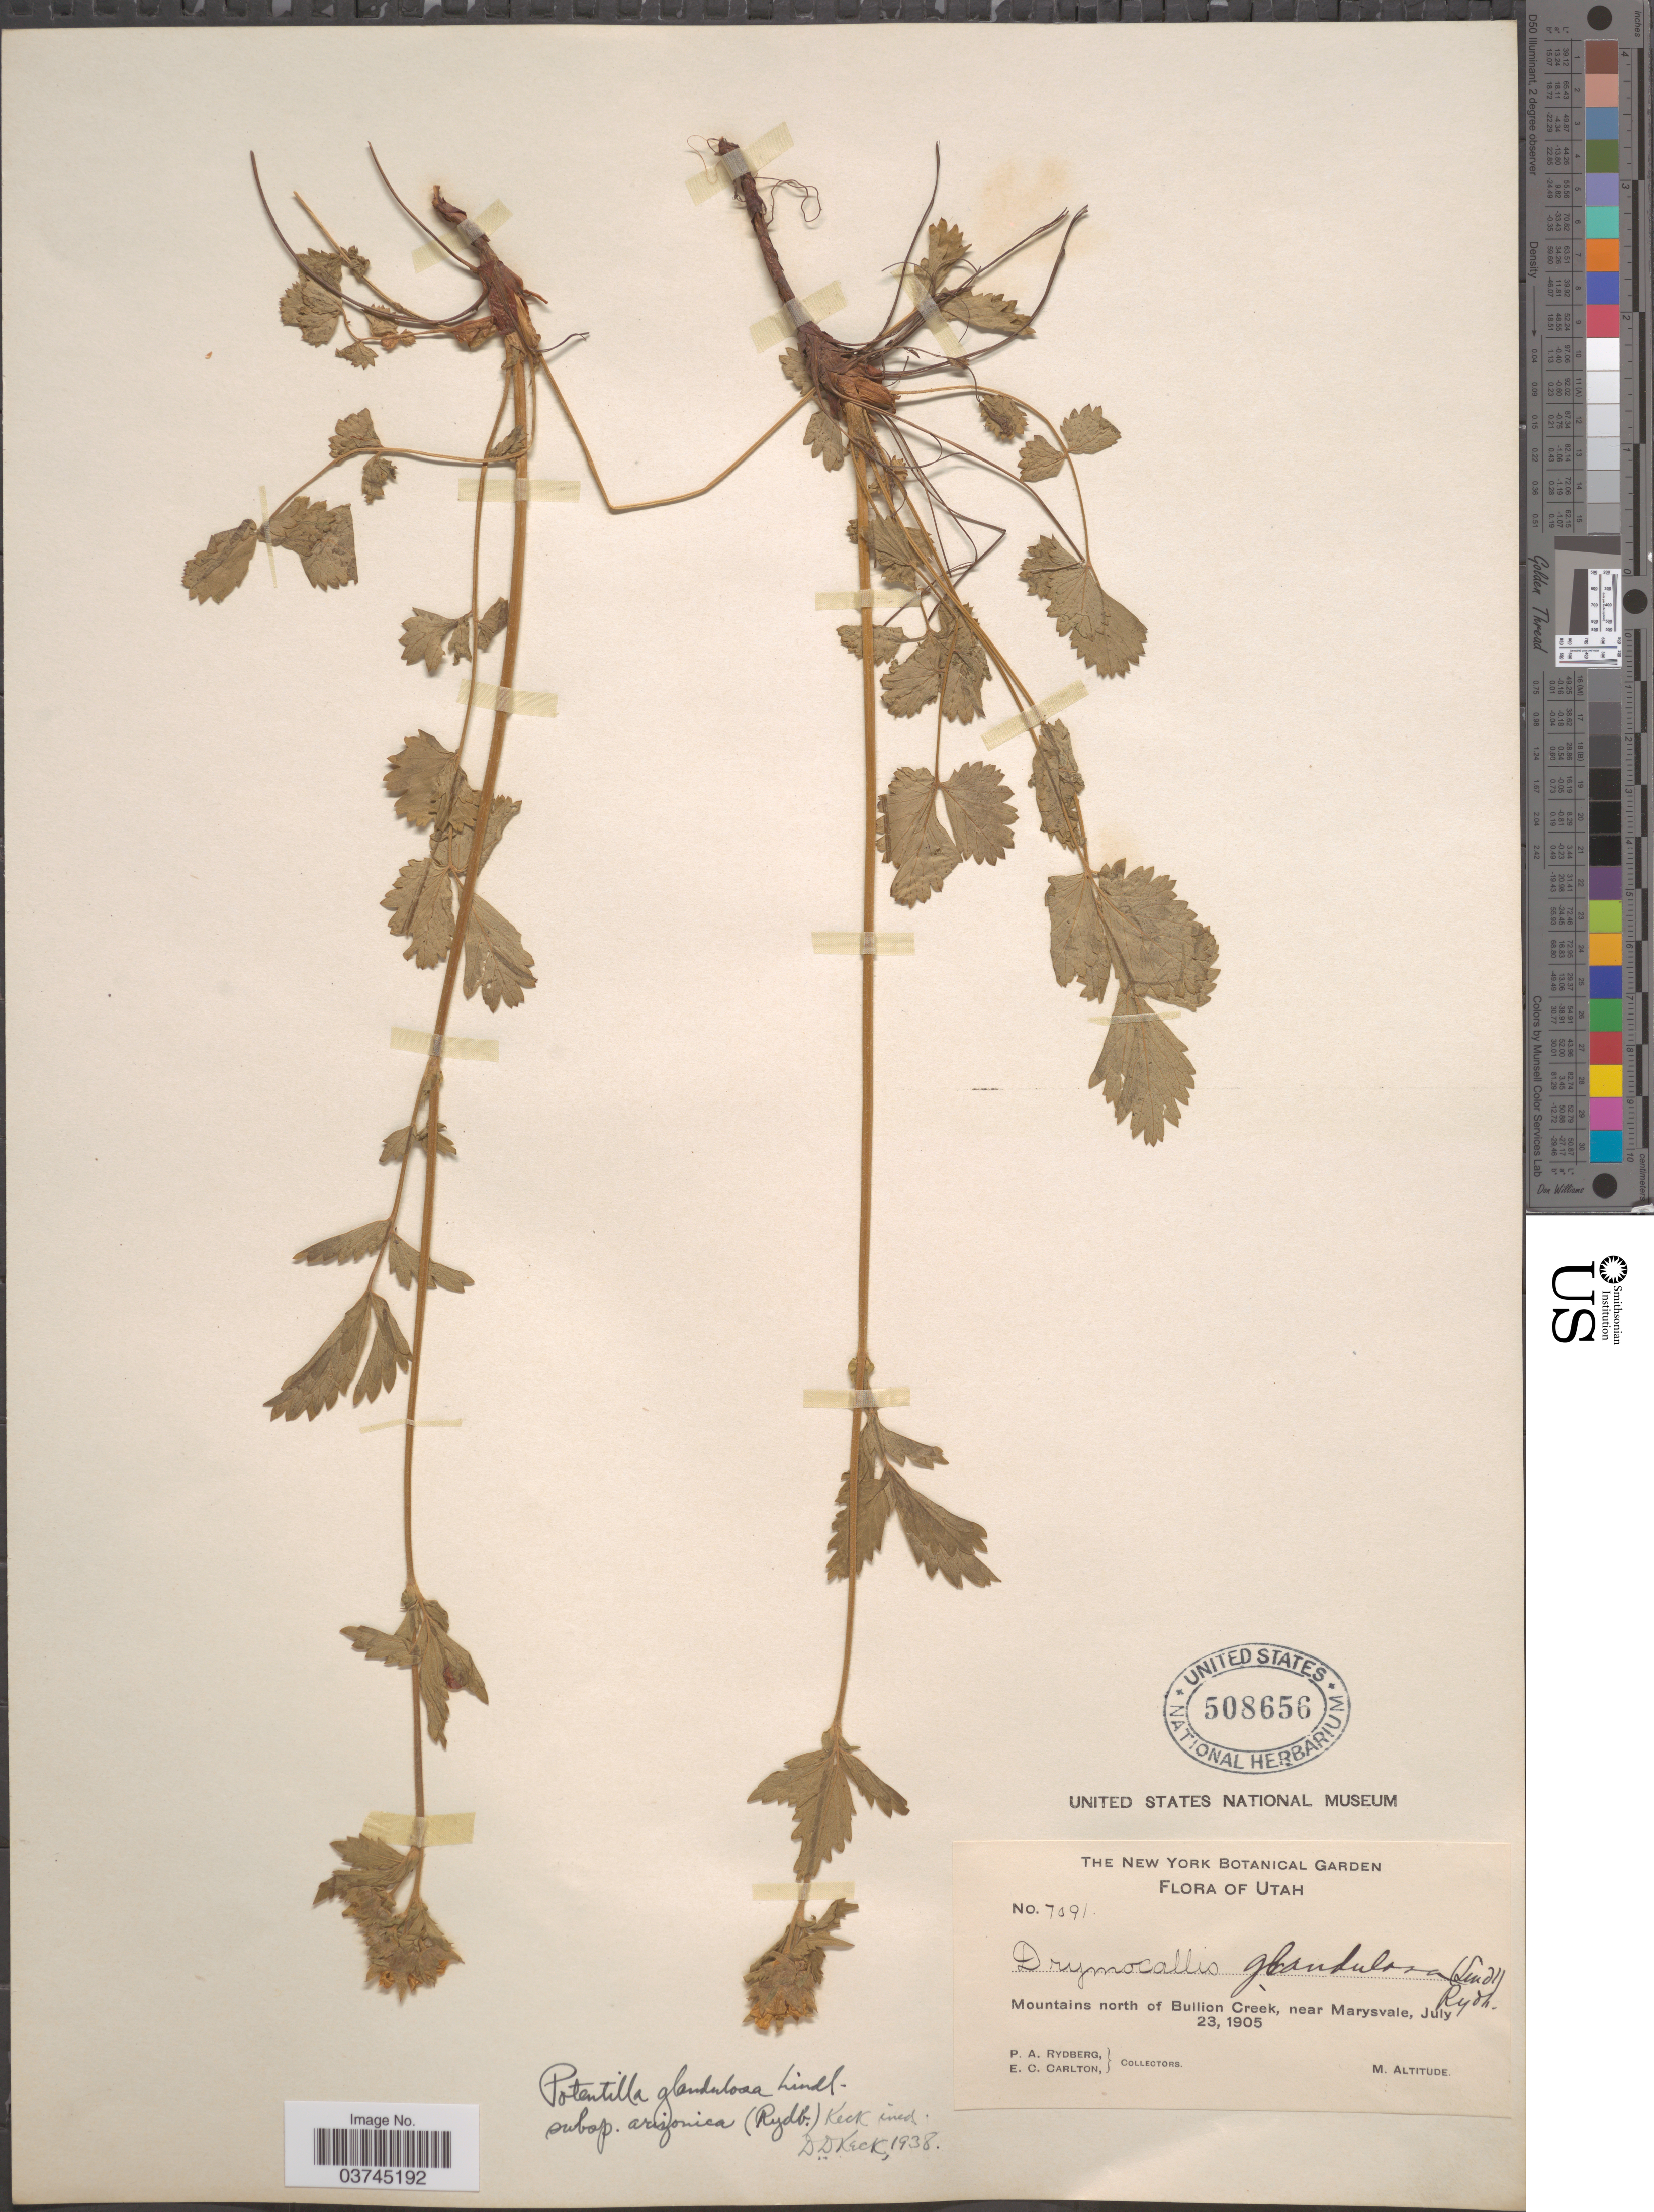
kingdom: Plantae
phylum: Tracheophyta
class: Magnoliopsida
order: Rosales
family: Rosaceae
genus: Drymocallis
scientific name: Drymocallis arizonica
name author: Rydb.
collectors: P. A. Rydberg & E. Carlton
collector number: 7091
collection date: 1905-07-23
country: United States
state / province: Utah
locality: Mountains north of Bullion Creek, near Marysvale.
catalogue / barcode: US 508656